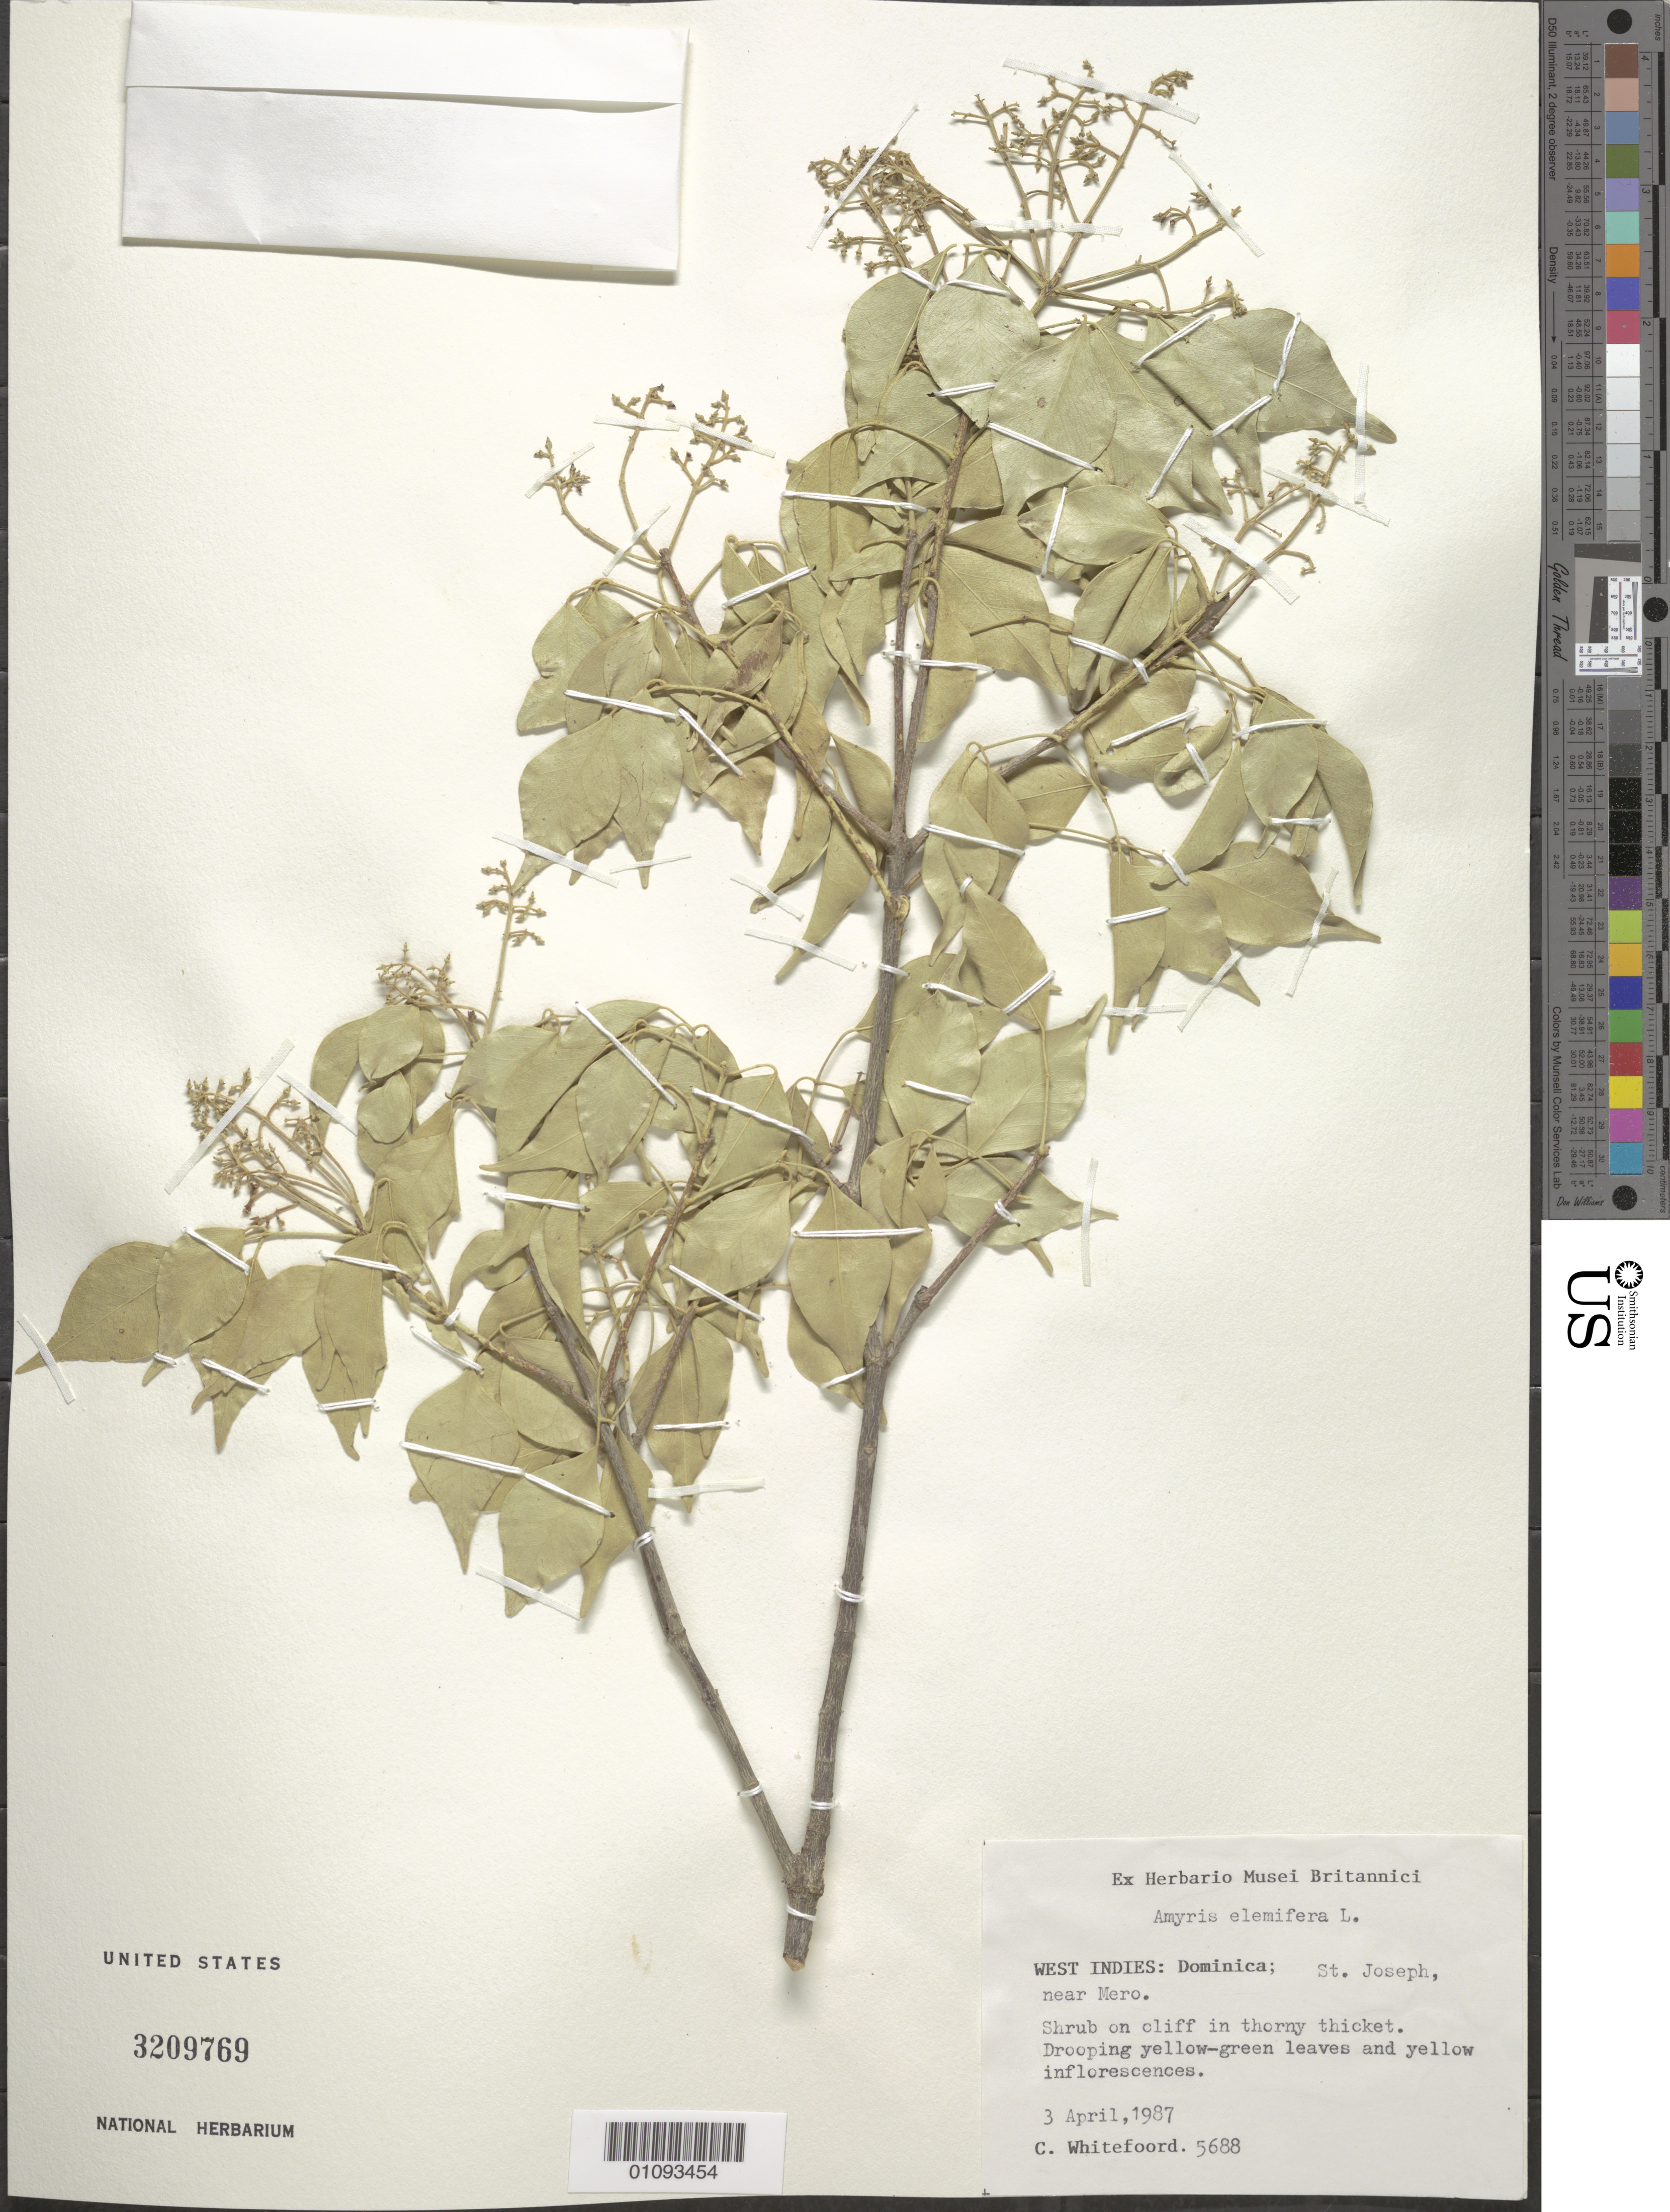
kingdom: Plantae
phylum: Tracheophyta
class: Magnoliopsida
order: Sapindales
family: Rutaceae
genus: Amyris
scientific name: Amyris elemifera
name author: L.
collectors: C. Whitefoord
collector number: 5688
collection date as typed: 03 Apr 1987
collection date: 1987-04-03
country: Dominica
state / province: St. Joseph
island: Dominica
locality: Near Mero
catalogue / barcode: US 3209769